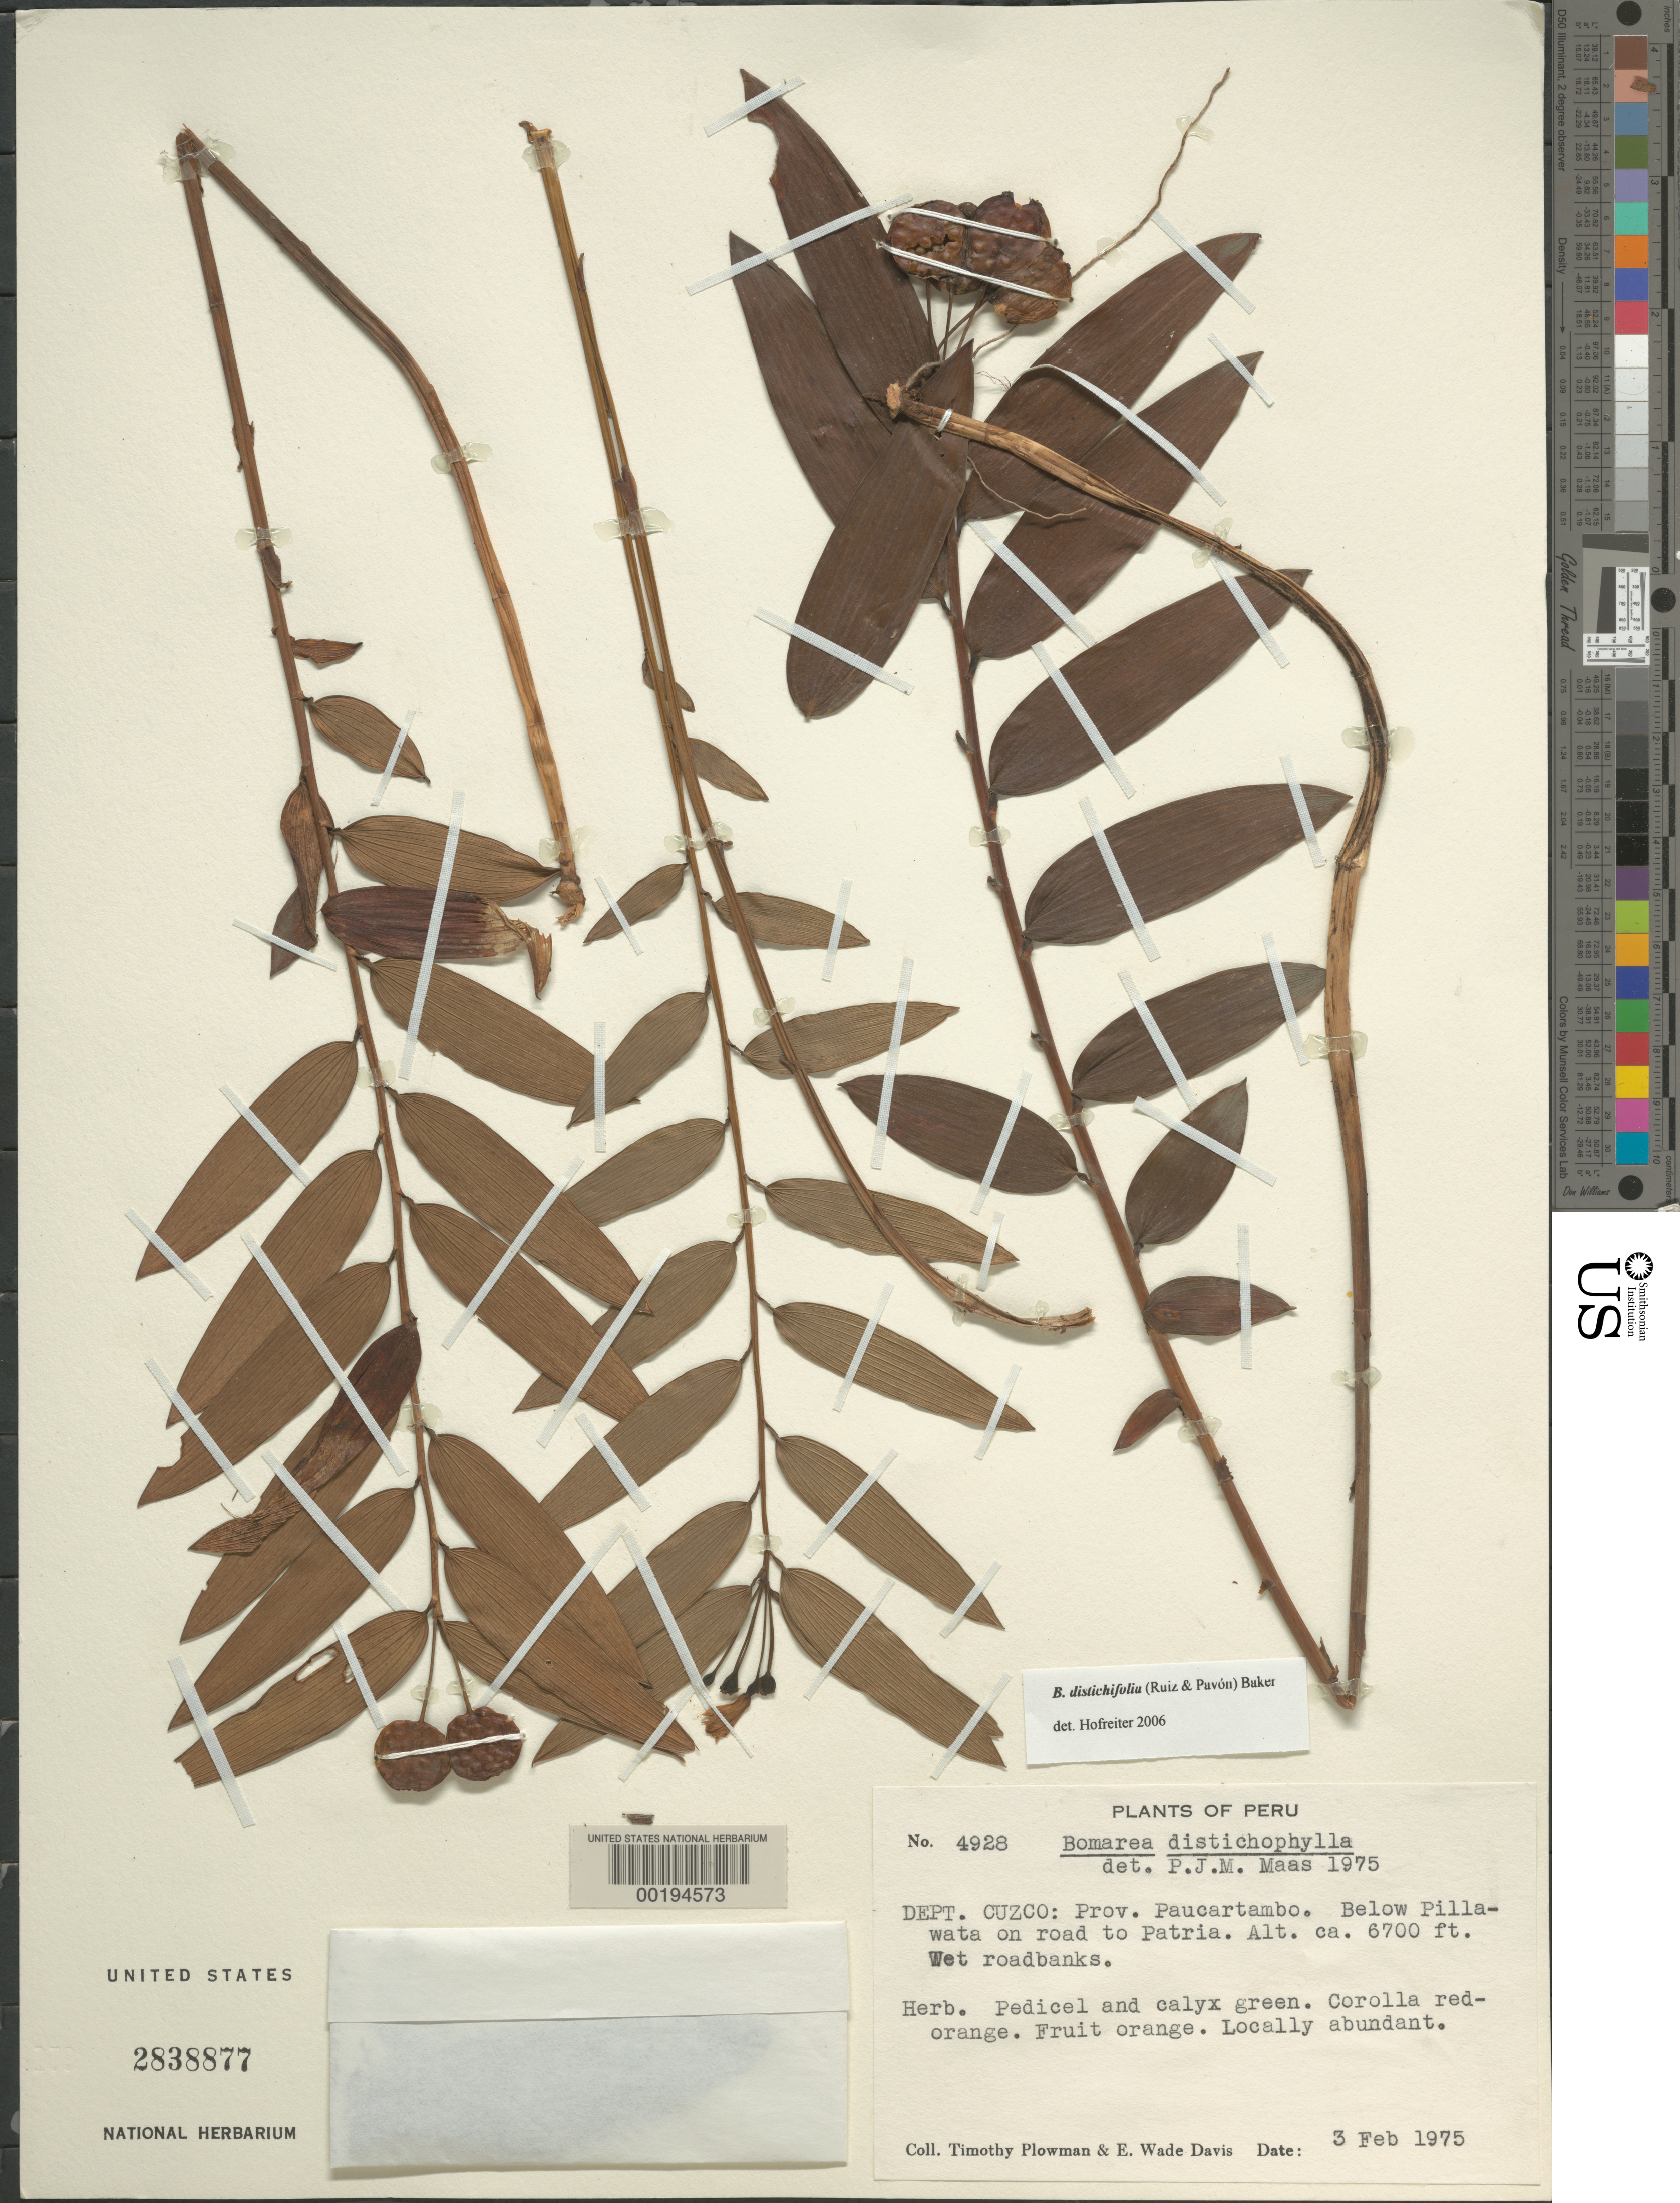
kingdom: Plantae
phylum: Tracheophyta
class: Liliopsida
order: Liliales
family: Alstroemeriaceae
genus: Bomarea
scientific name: Bomarea distichophylla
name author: Baker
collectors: T. Plowman & E. W. Davis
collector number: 4928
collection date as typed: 03 Feb 1975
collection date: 1975-02-03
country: Peru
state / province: Cusco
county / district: Paucartambo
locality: below Pillawata on road to Patria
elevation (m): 2042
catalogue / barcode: US 2838877